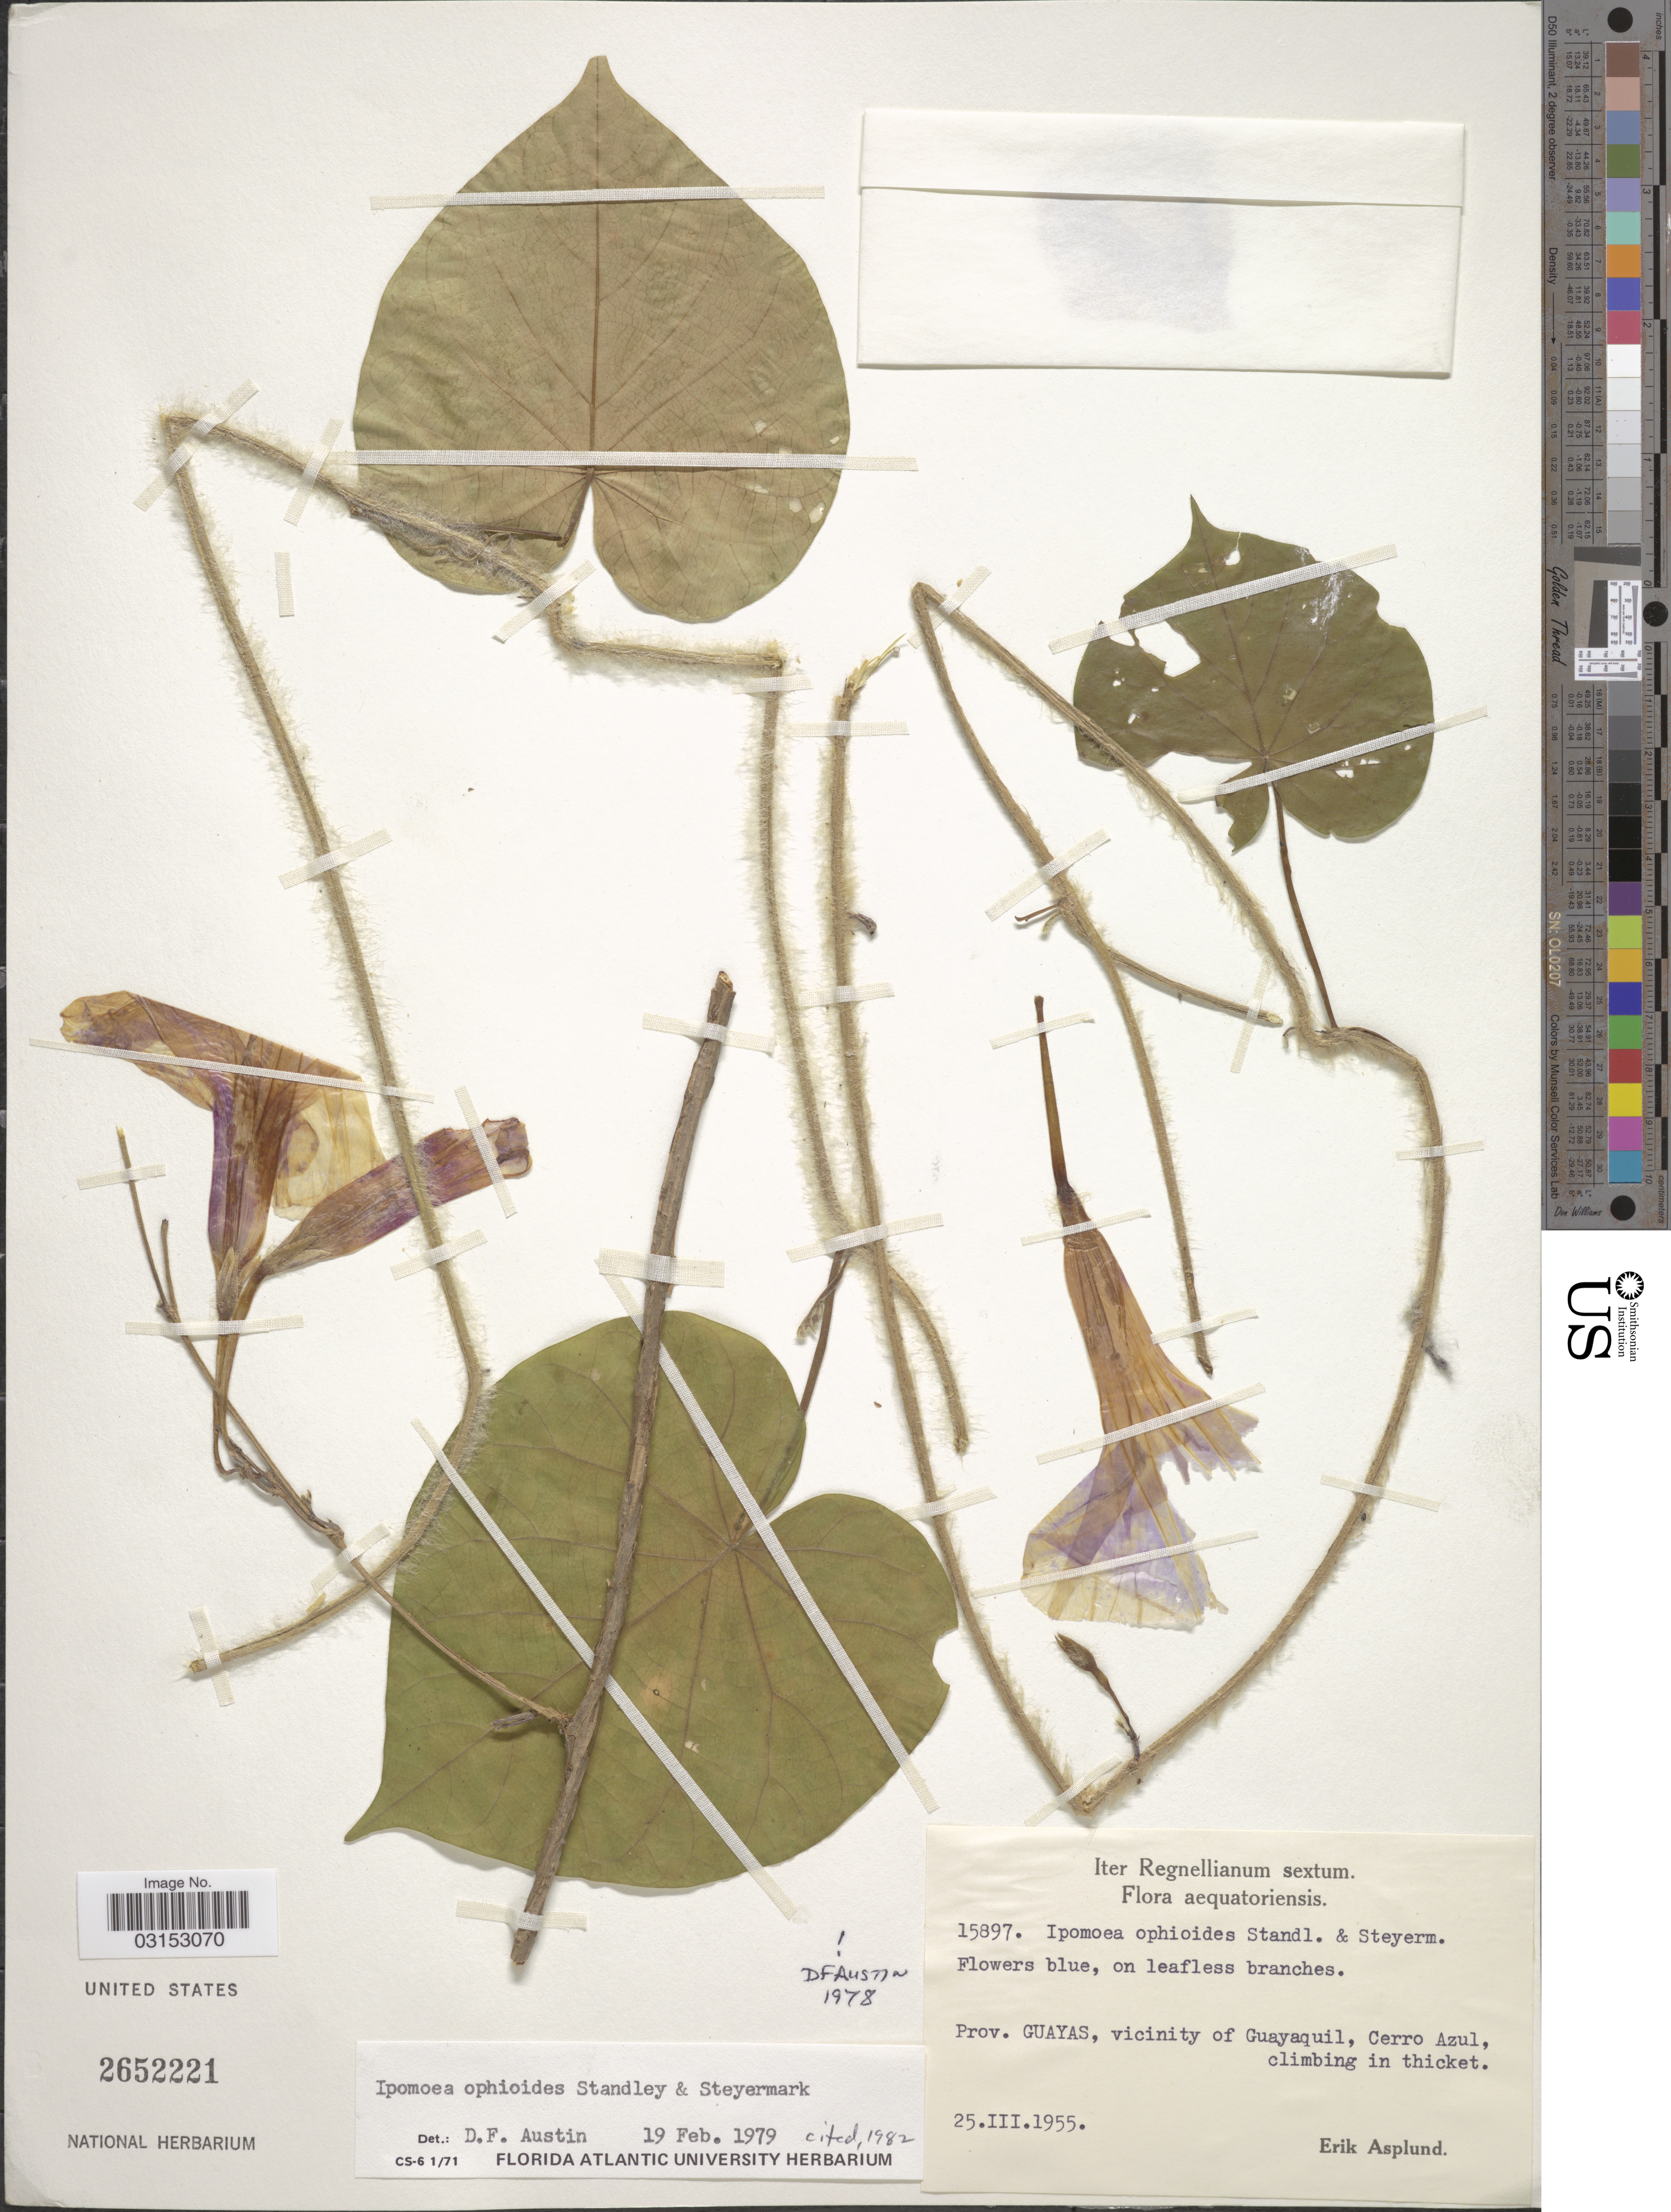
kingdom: Plantae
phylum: Tracheophyta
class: Magnoliopsida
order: Solanales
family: Convolvulaceae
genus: Ipomoea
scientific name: Ipomoea ophiodes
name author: Standl. & Steyerm.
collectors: E. Asplund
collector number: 15897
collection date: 1955-03-25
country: Ecuador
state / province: Guayas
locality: Aequatoriensis, vicinity of Guayaquil, Cerro Azul.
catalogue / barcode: US 2652221